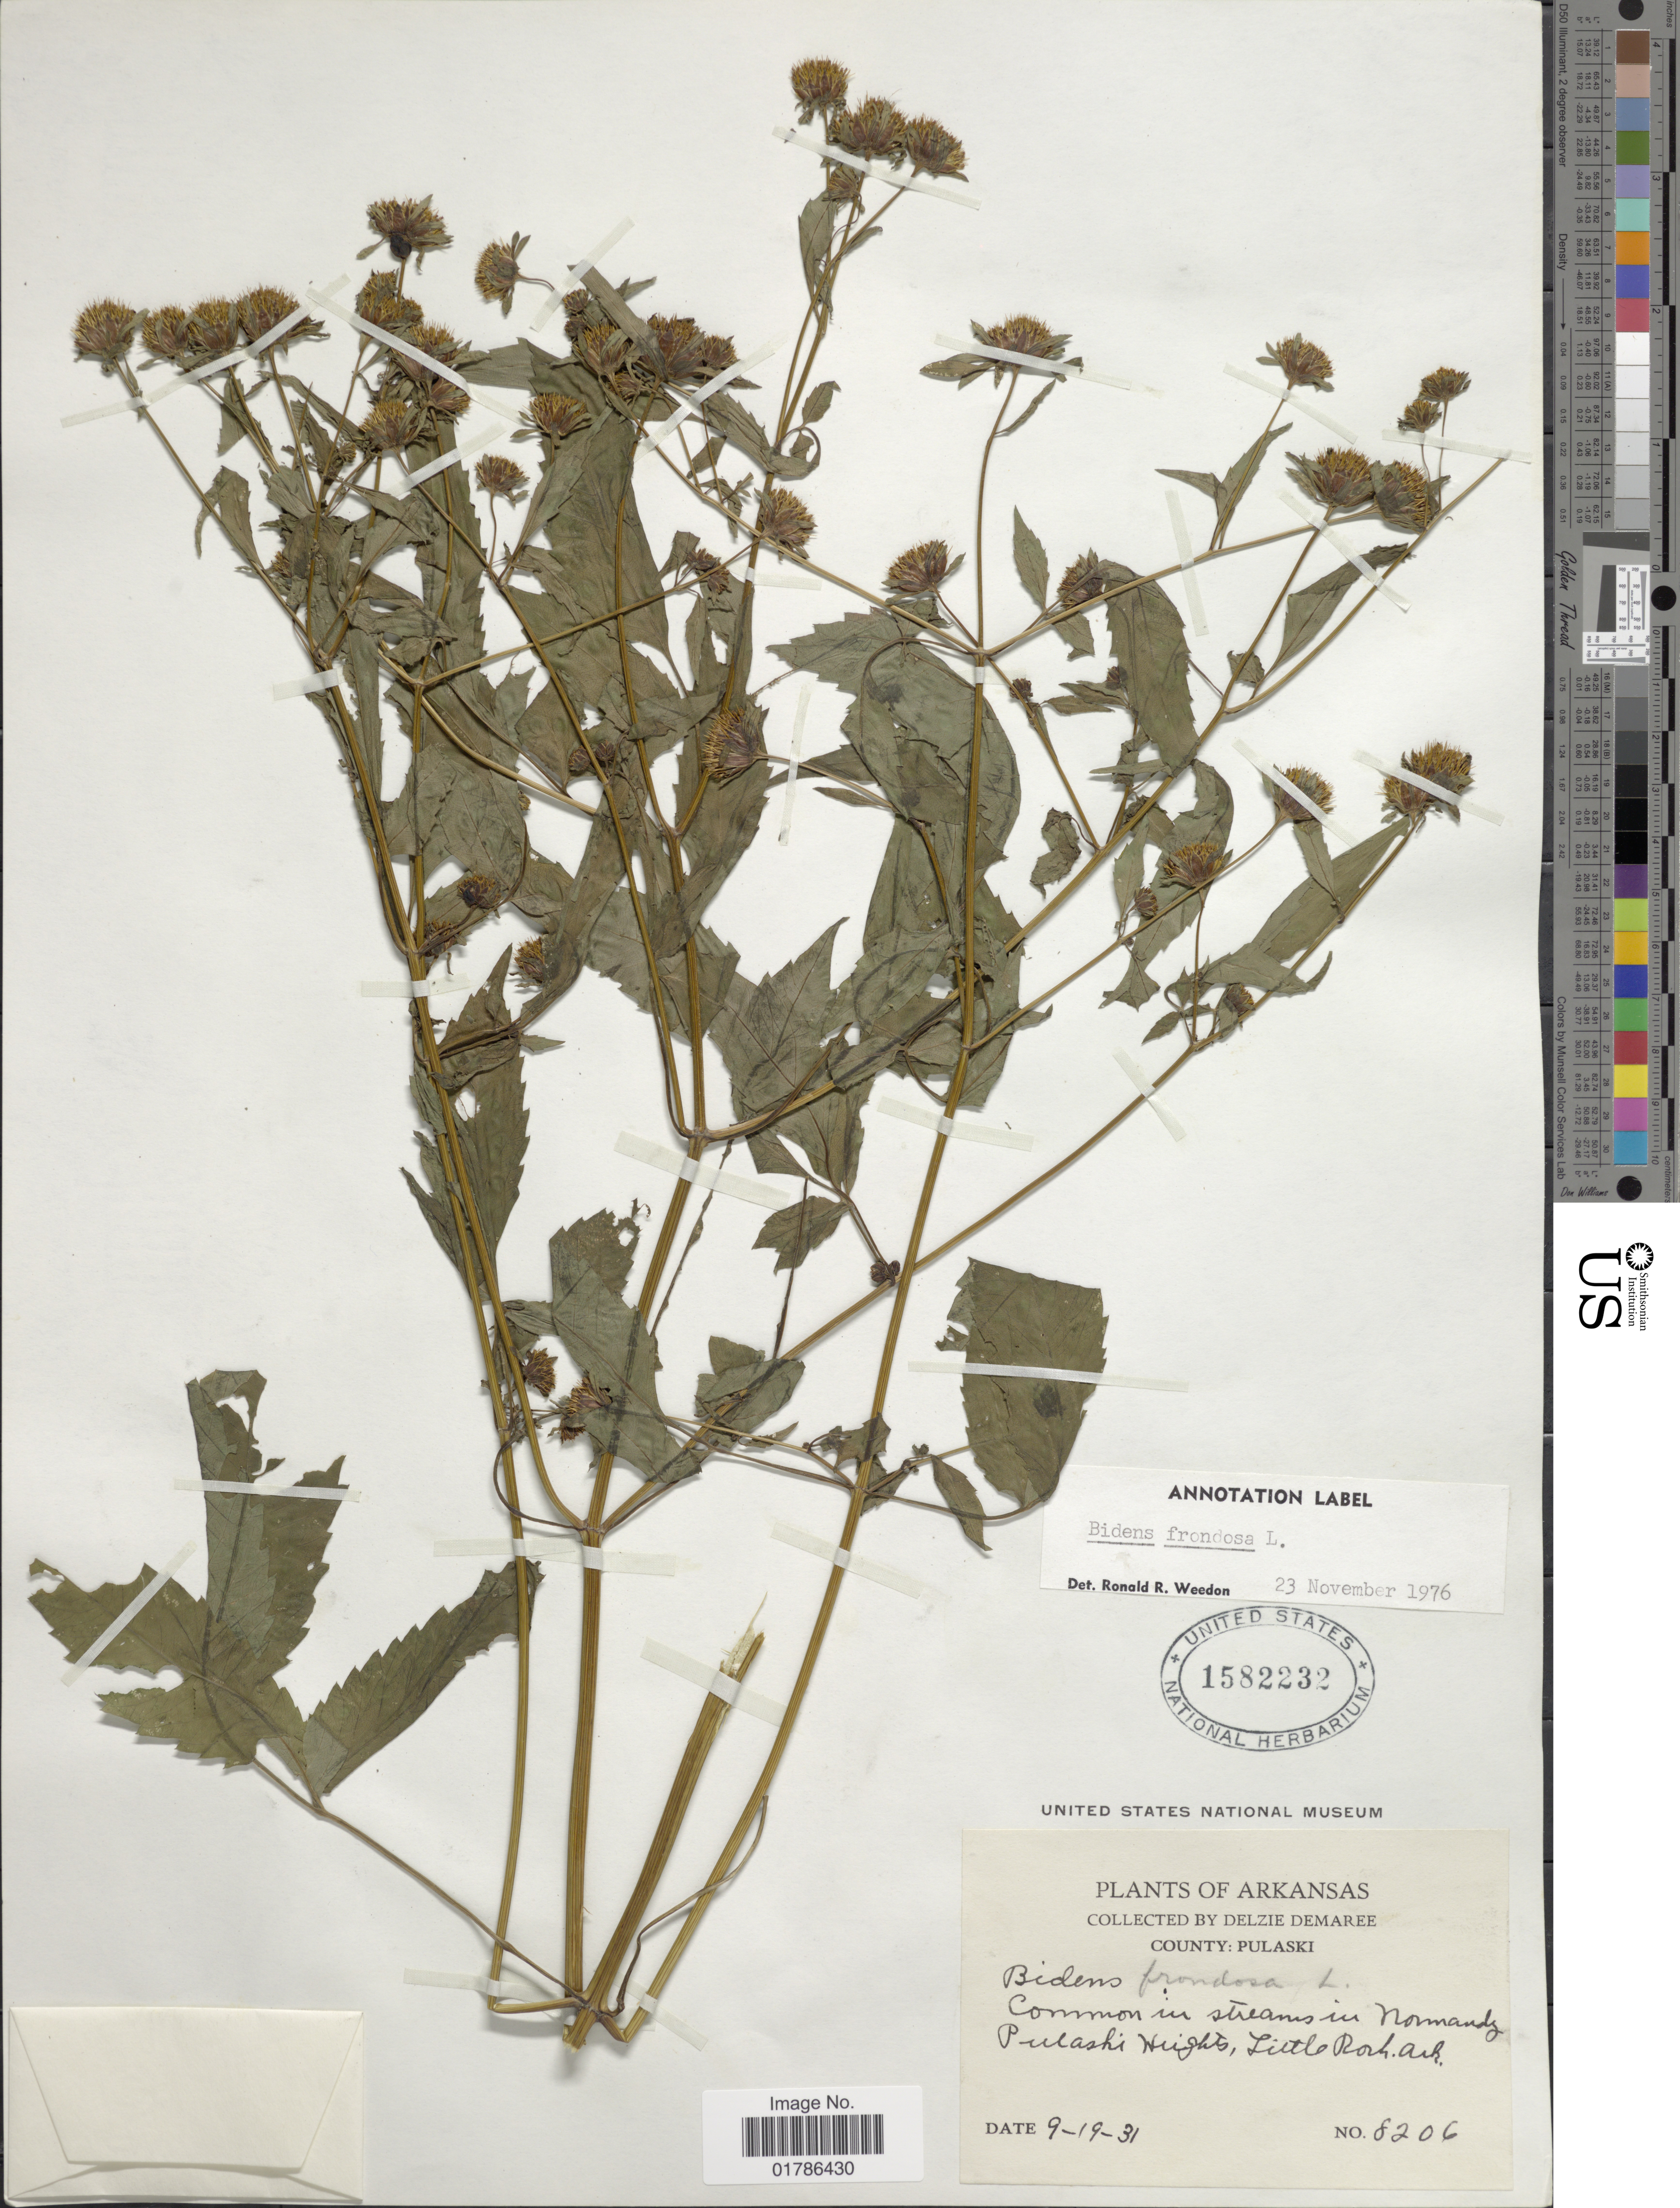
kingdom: Plantae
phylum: Tracheophyta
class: Magnoliopsida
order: Asterales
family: Asteraceae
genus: Bidens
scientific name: Bidens frondosa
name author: L.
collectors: D. Demaree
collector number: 8206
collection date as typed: Transcribed d/m/y: 19/9/31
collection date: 1931-09-19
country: United States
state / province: Arkansas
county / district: Pulaski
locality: County: Pulaski, Pulaski Heights, Little Rock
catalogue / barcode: US 1582232